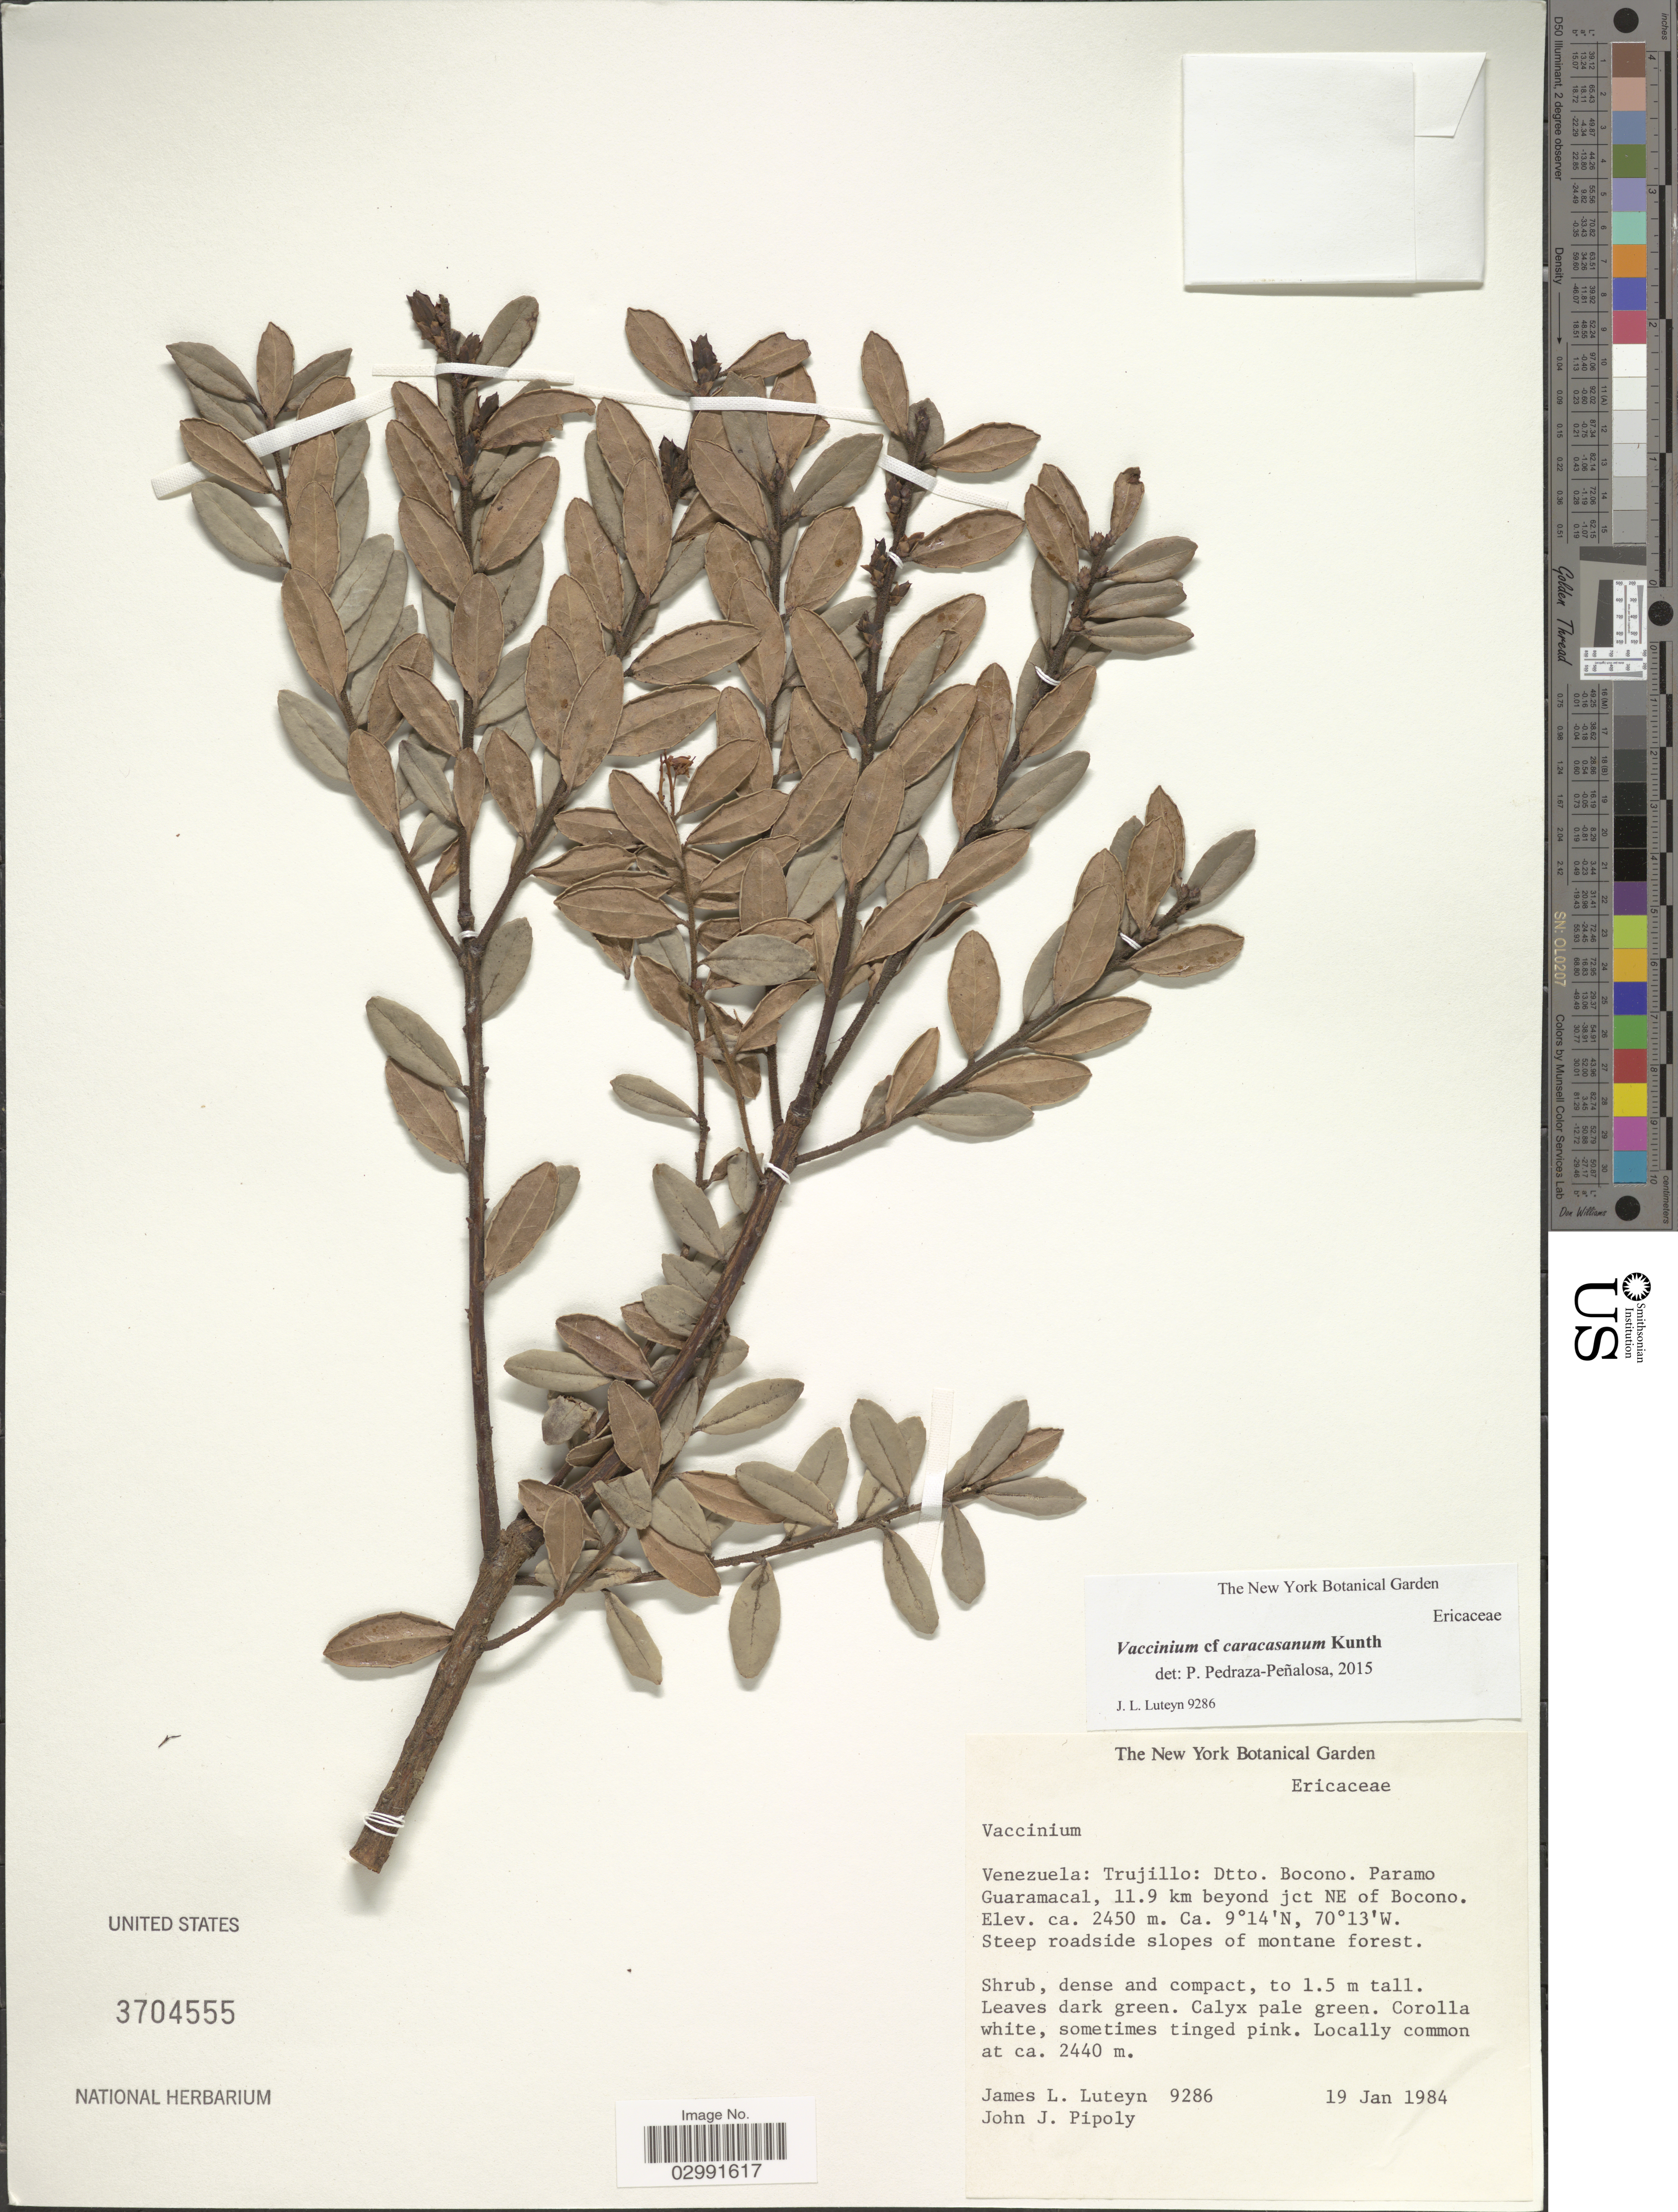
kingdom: Plantae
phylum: Tracheophyta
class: Magnoliopsida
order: Ericales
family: Ericaceae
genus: Vaccinium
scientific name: Vaccinium meridionale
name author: Sw.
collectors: J. L. Luteyn & J. J. Pipoly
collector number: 9286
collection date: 1984-01-19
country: Venezuela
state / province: Trujillo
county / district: Boconó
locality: Paramo de Guaramacal, 11.9 km beyond jct NE of Boconó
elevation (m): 2450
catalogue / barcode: US 3704555